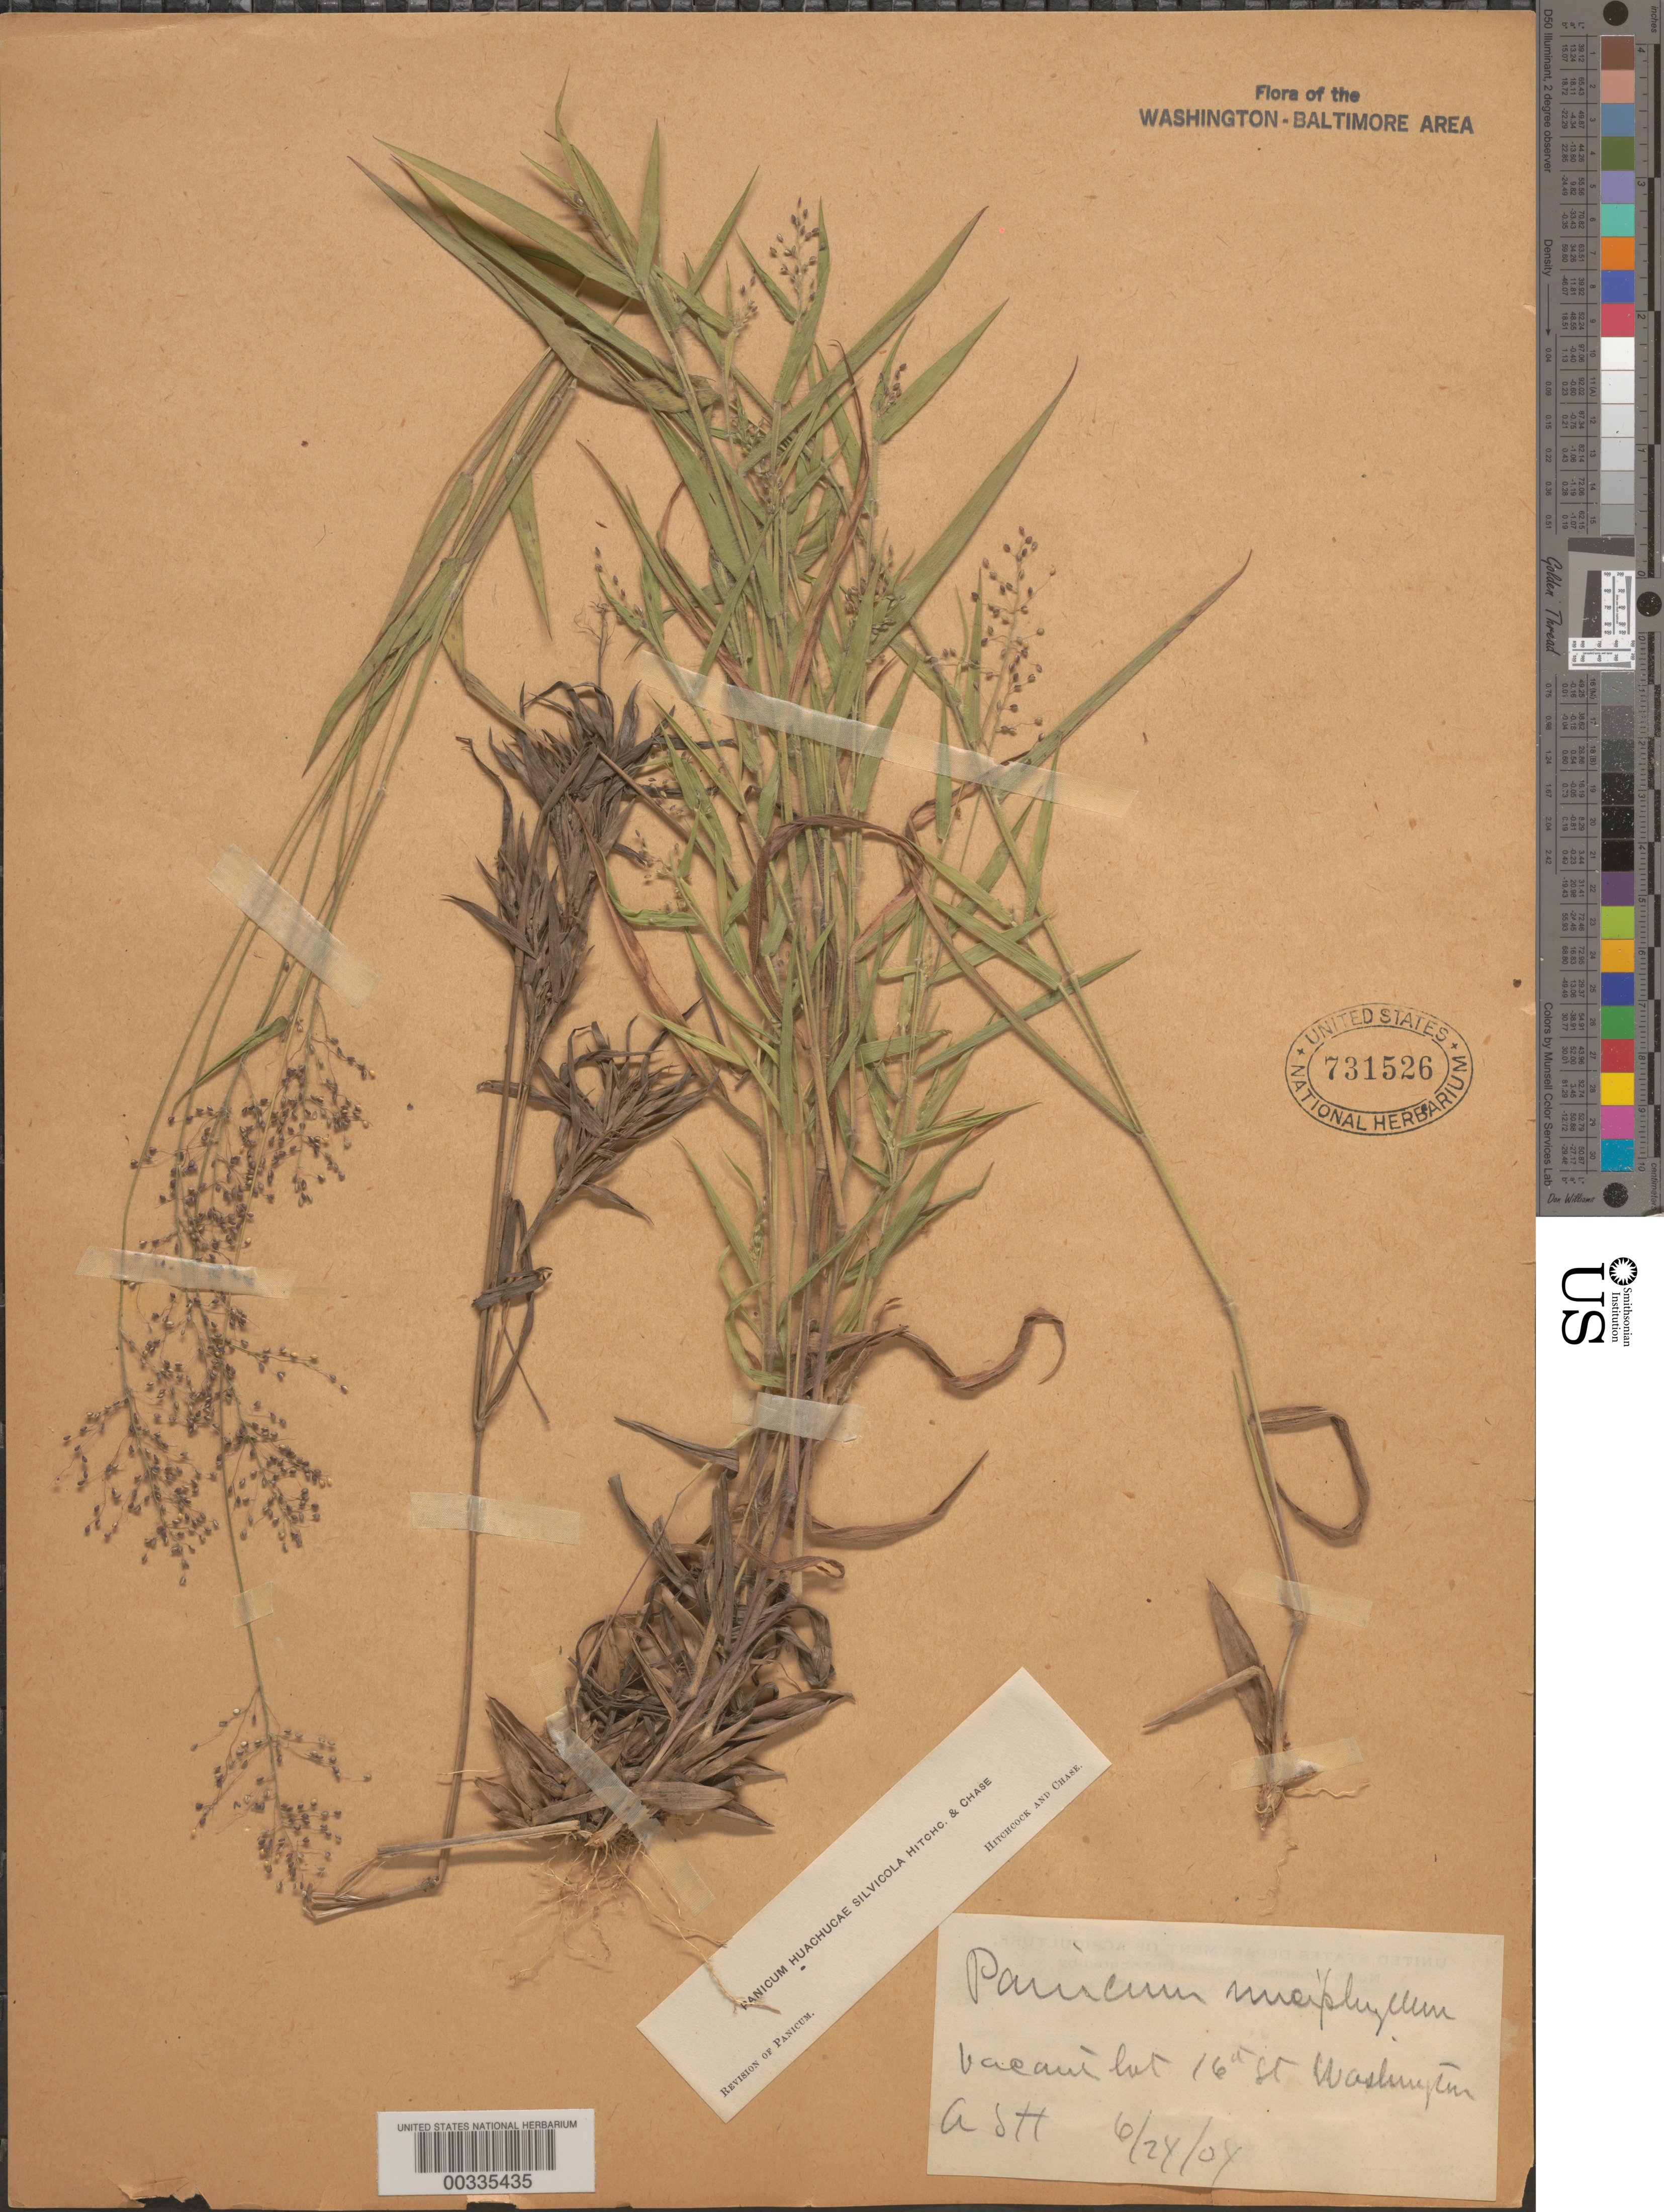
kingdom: Plantae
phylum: Tracheophyta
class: Liliopsida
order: Poales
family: Poaceae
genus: Dichanthelium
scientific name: Dichanthelium acuminatum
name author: (Sw.) Gould & C.A. Clark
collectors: A. S. Hitchcock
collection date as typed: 24 Jun 1904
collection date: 1904-06-24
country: United States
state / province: District of Columbia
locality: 16th St.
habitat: Vacant lot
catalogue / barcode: US 731526